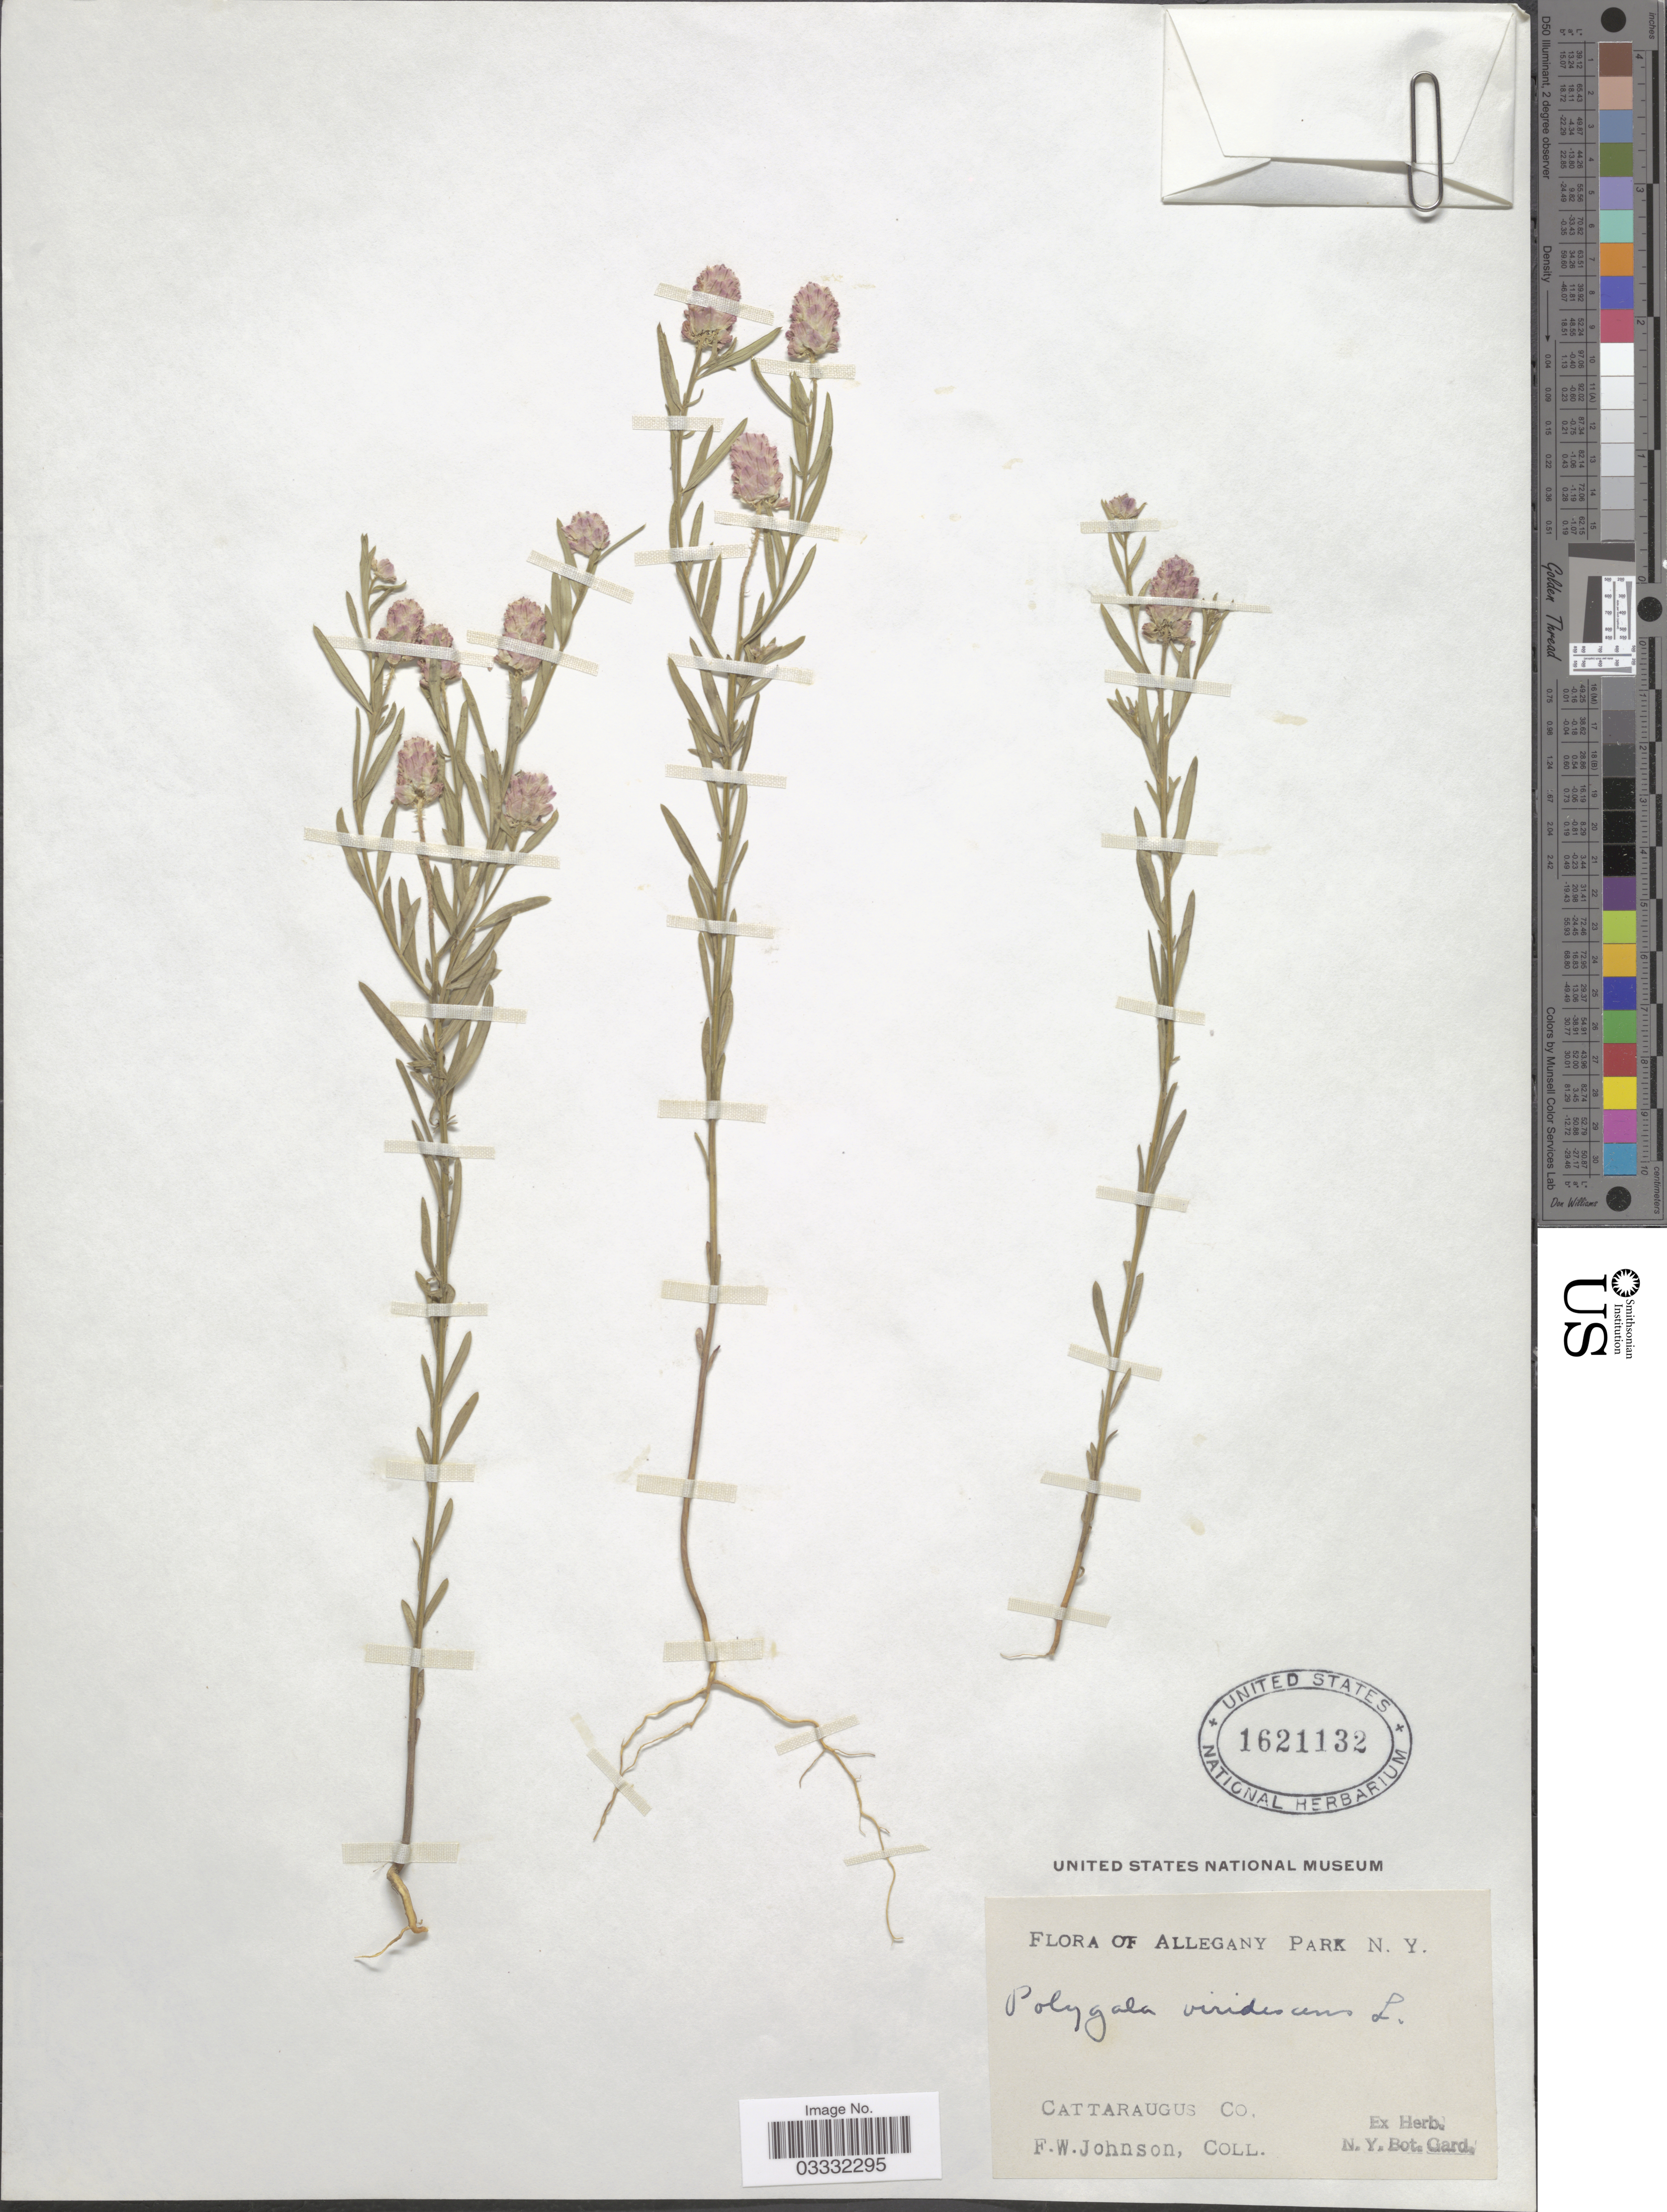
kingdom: Plantae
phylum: Tracheophyta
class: Magnoliopsida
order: Fabales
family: Polygalaceae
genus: Polygala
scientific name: Polygala sanguinea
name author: L.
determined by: Strong, Mark T., (BOT), Smithsonian Institution - National Museum of Natural History (UNITED STATES)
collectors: F. W. Johnson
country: United States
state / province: New York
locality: Alleghany Park. Cattaraugus Co.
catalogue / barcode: US 1621132